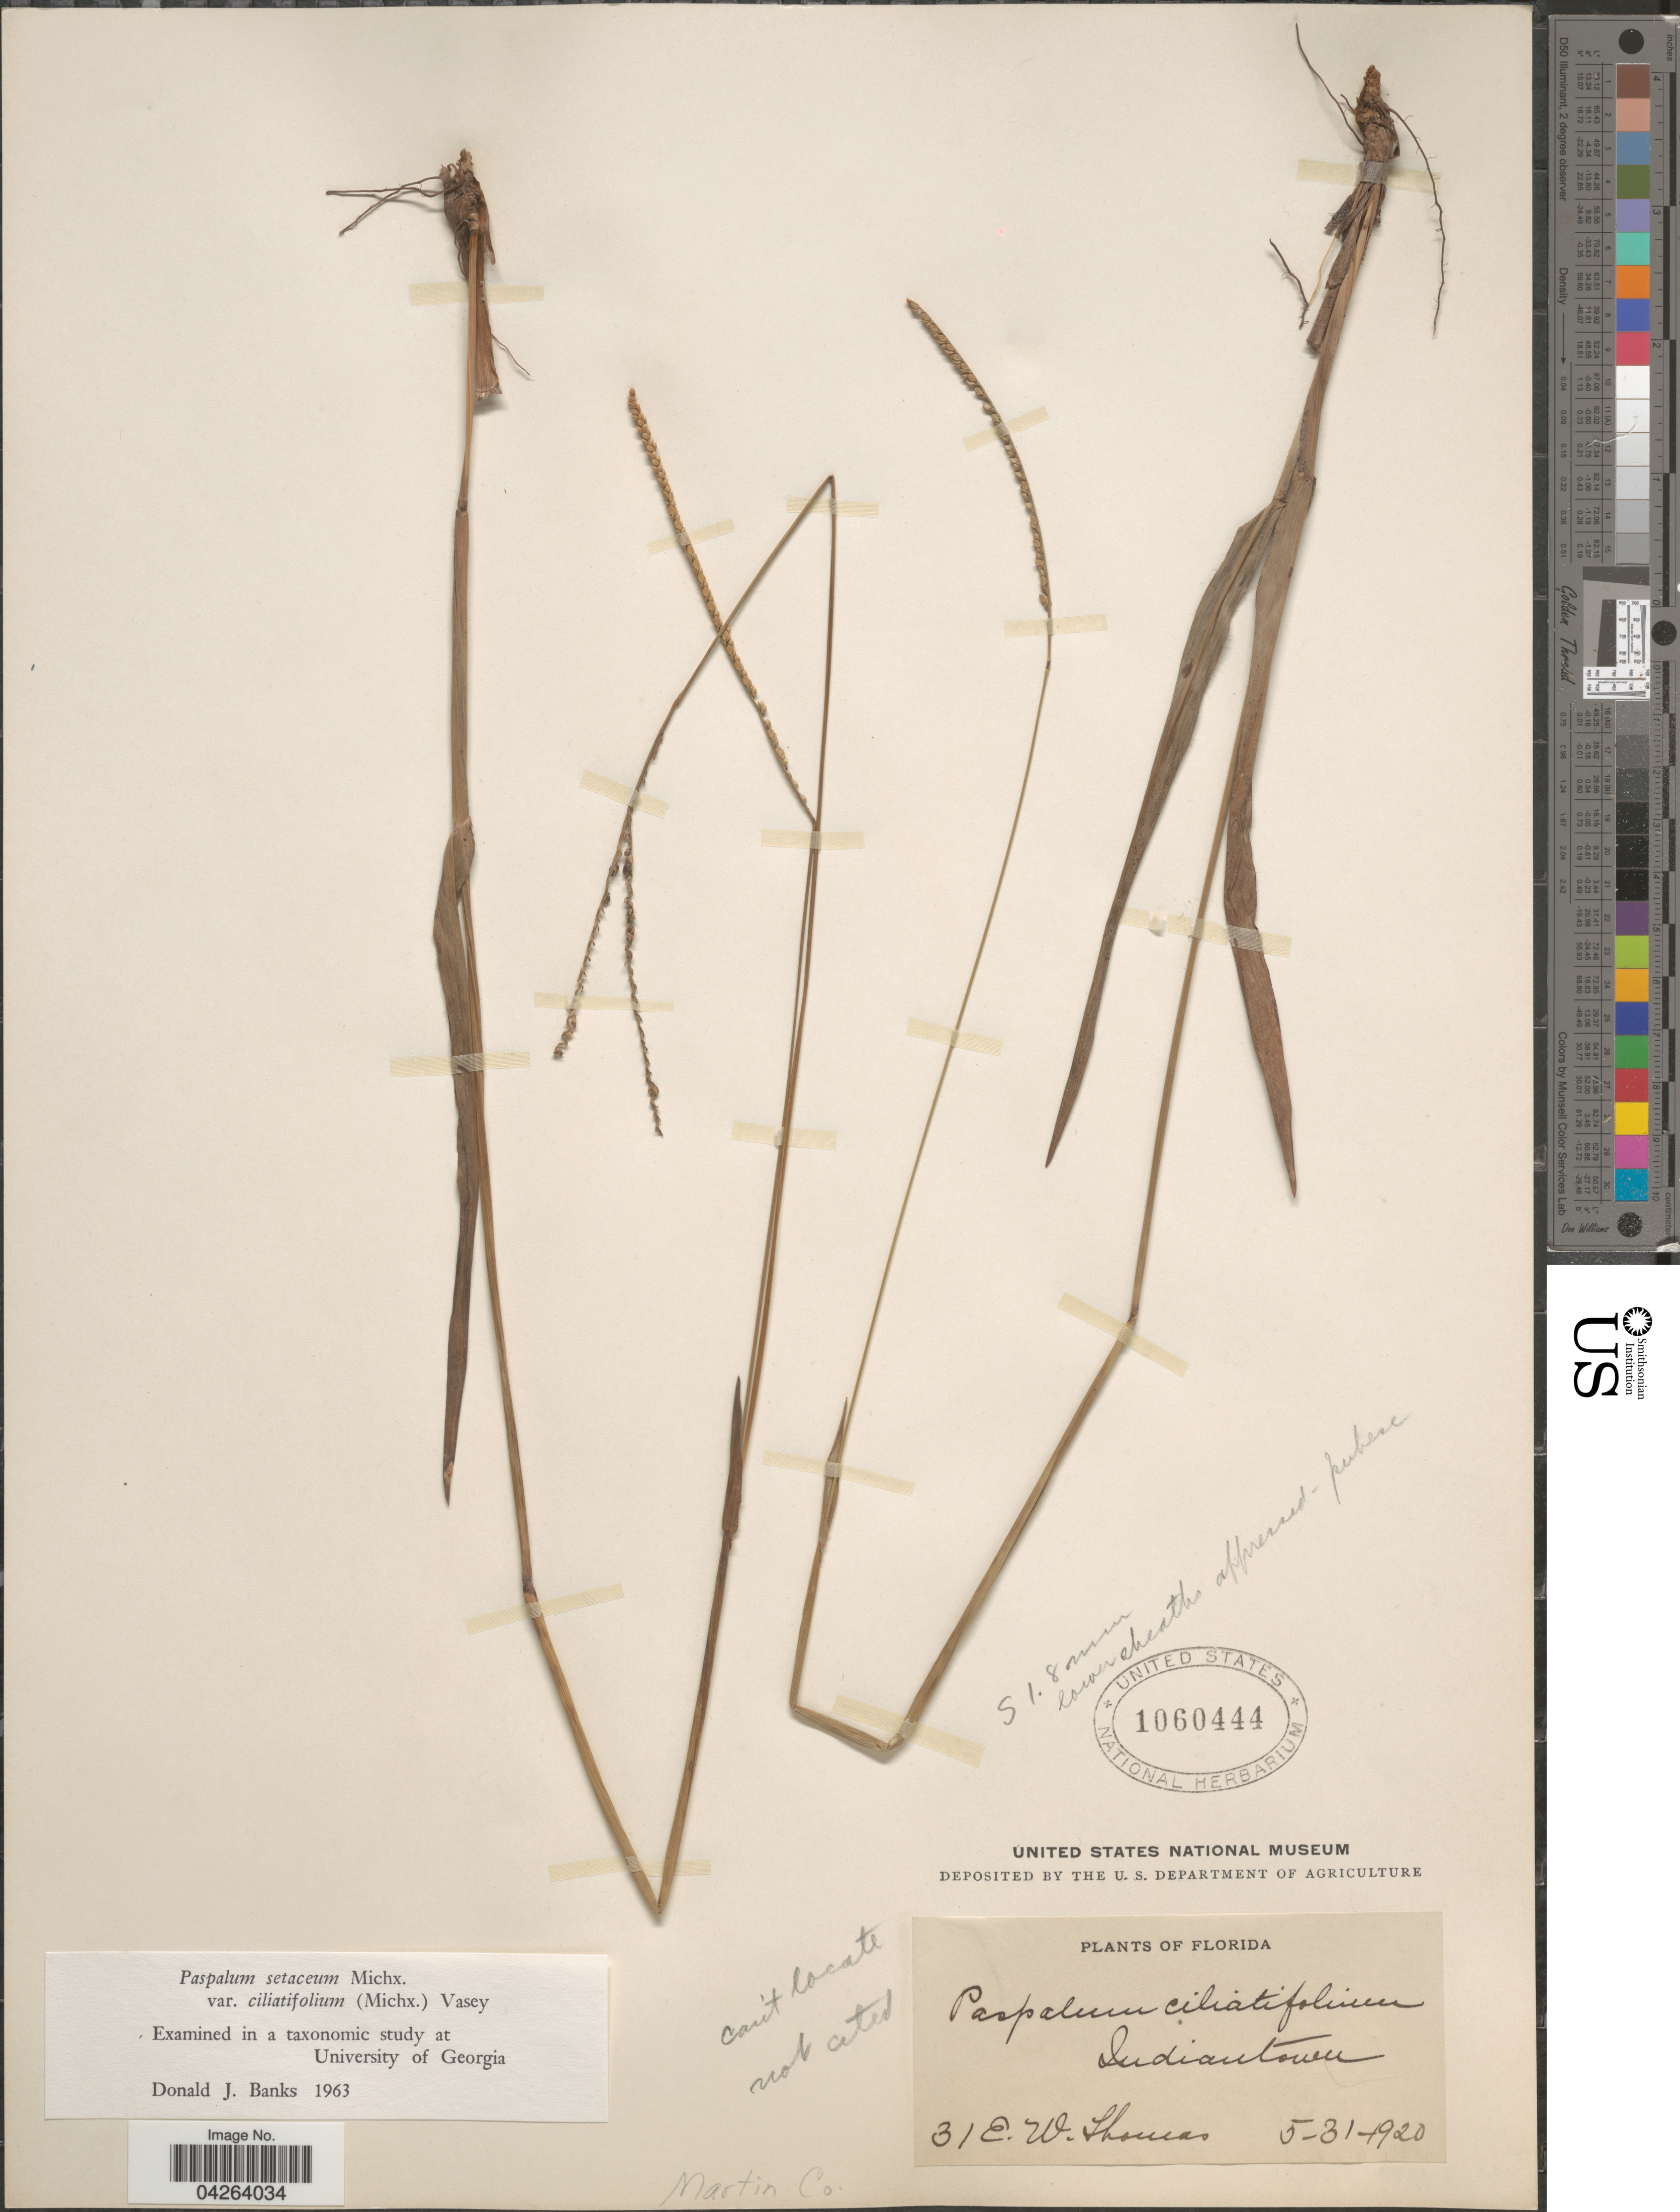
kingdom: Plantae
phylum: Tracheophyta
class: Liliopsida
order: Poales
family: Poaceae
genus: Paspalum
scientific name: Paspalum setaceum var. ciliatifolium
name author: (Michx.) Vasey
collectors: E. Thomas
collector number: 31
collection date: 1920-05-31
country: United States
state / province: Florida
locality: Indiantown. Martin Co.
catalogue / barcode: US 1060444